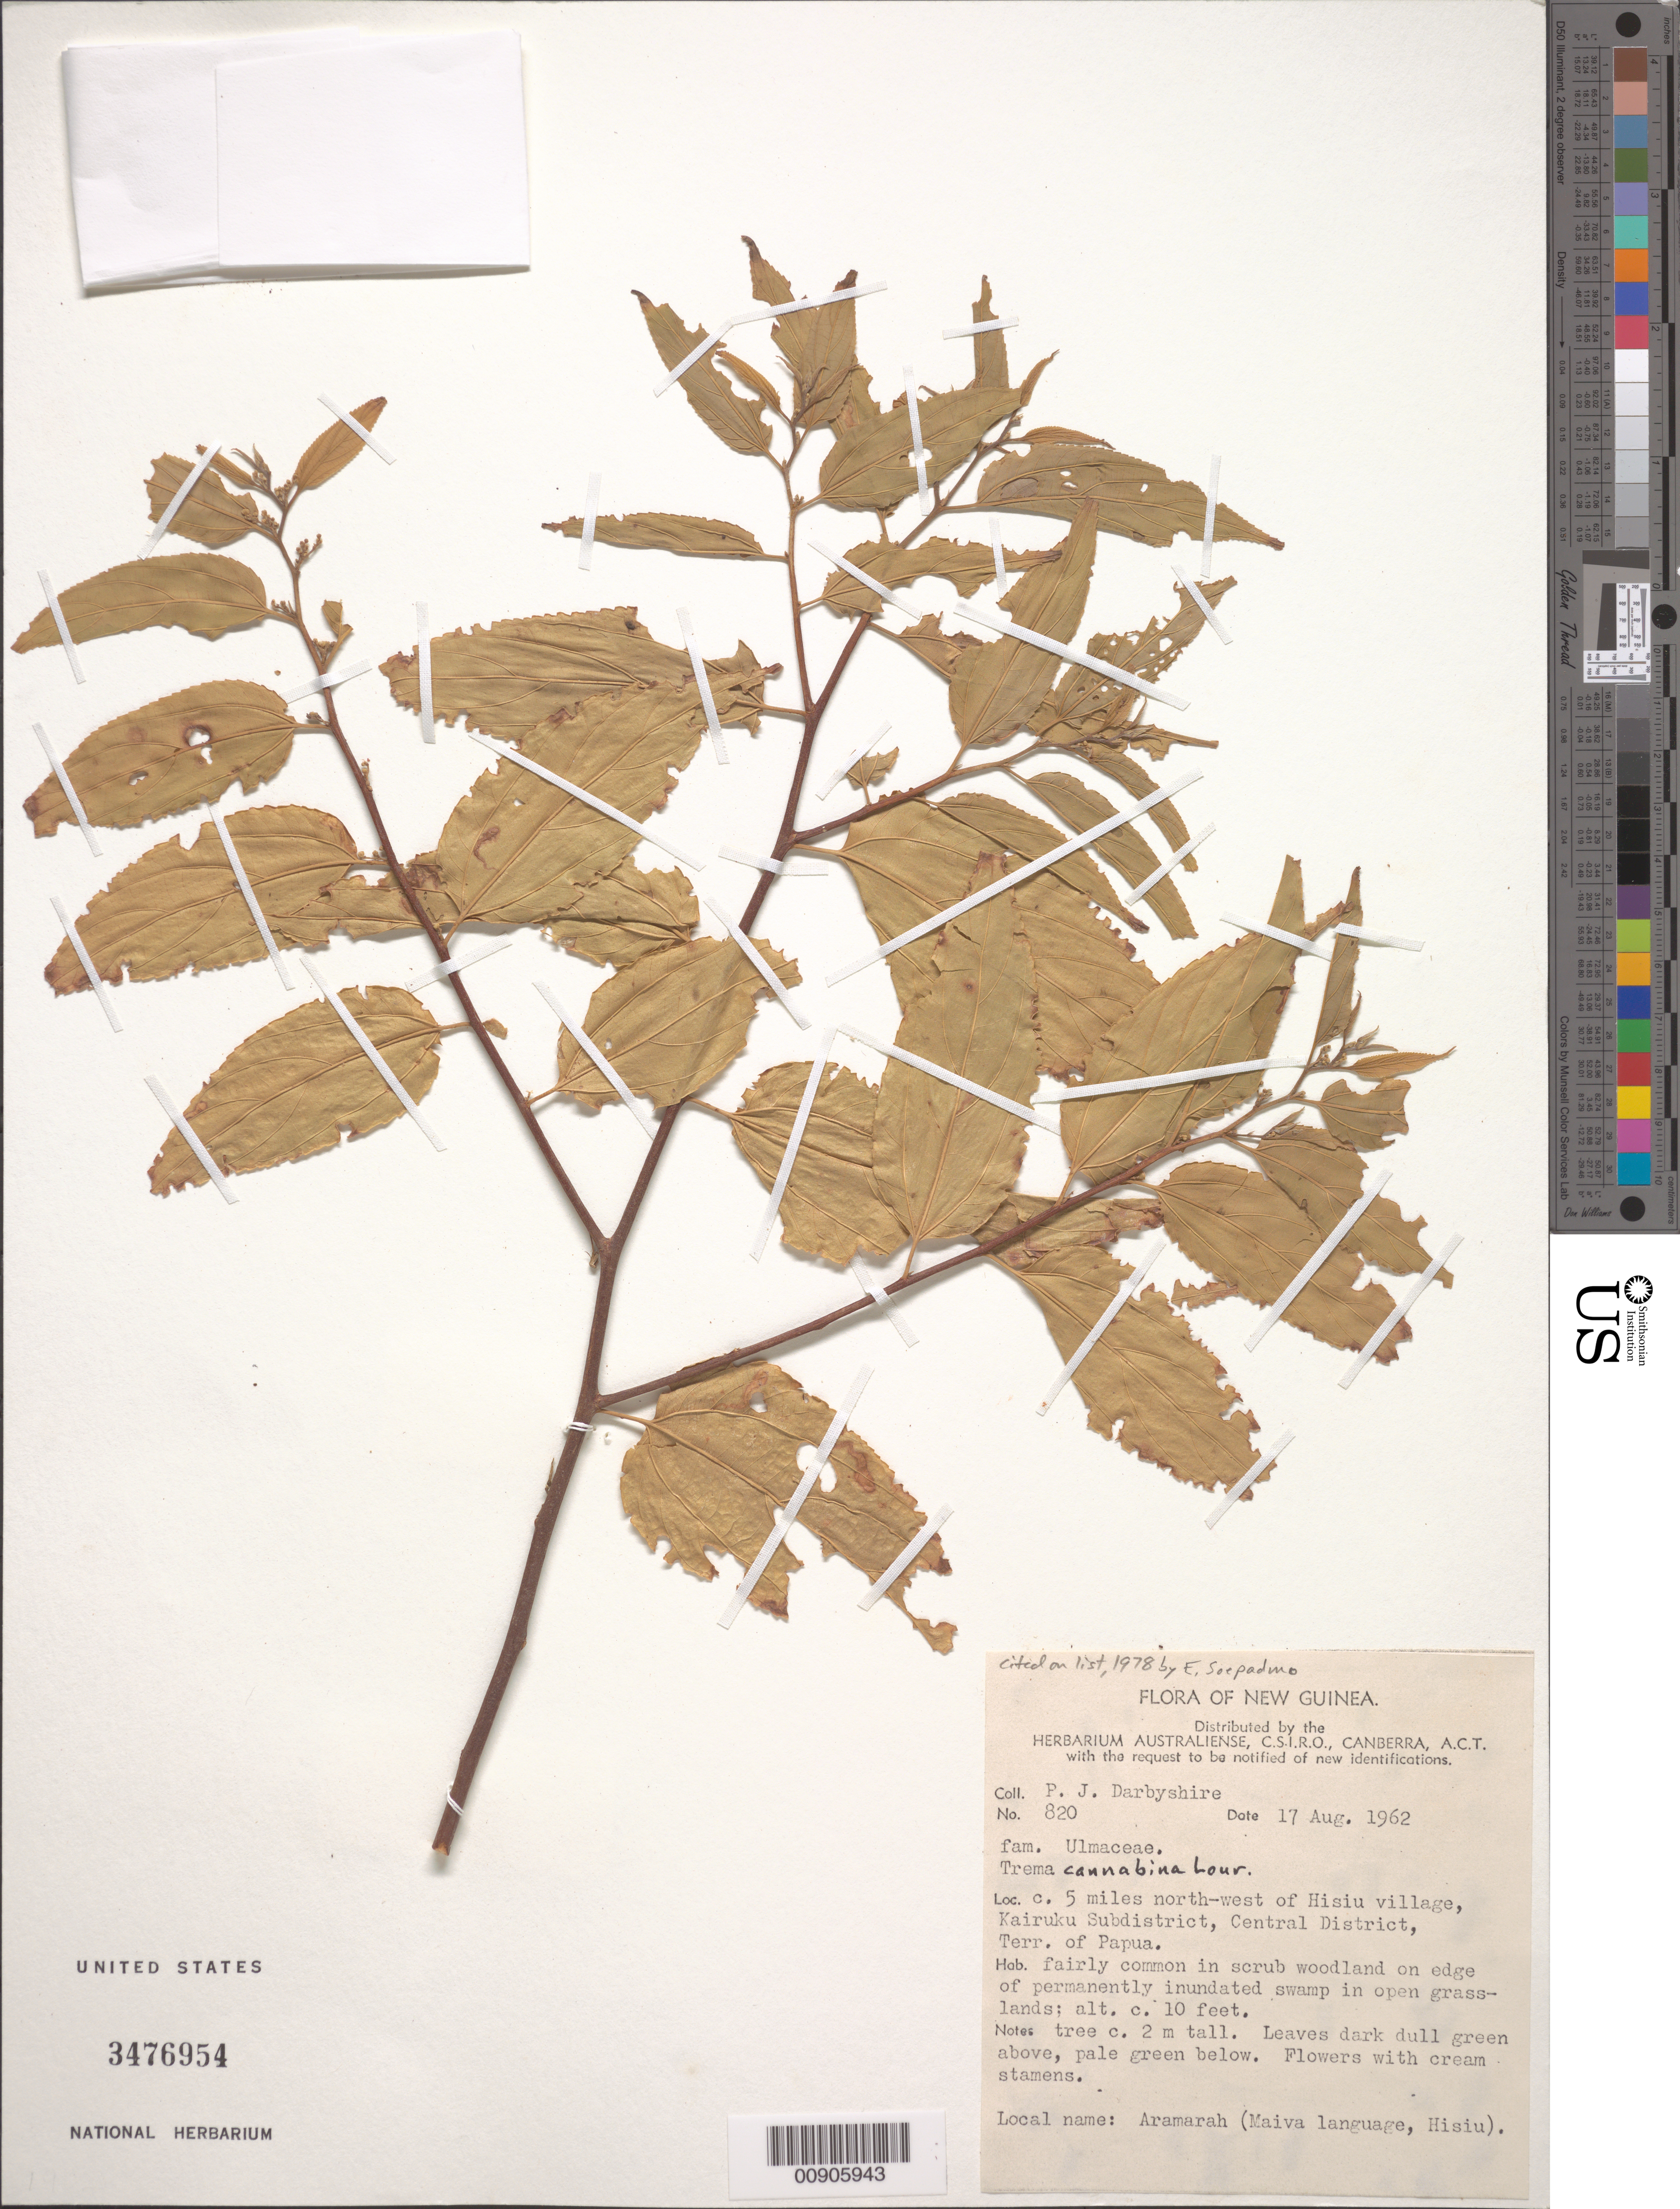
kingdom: Plantae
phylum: Tracheophyta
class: Magnoliopsida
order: Rosales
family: Cannabaceae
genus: Trema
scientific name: Trema cannabina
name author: Lour.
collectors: P. Darbyshire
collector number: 820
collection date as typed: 17 Aug 1962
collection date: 1962-08-17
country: Papua New Guinea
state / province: Central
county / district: Kairuku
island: New Guinea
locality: Kairuku. c. 5 miles NW of Hisiu Village, Kairuku Subdistrict, Central District, Terr. of Papua.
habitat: fairly common in scrub woodland on edge of permanently inundated swamp in open grasslands.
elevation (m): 3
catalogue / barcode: US 3476954